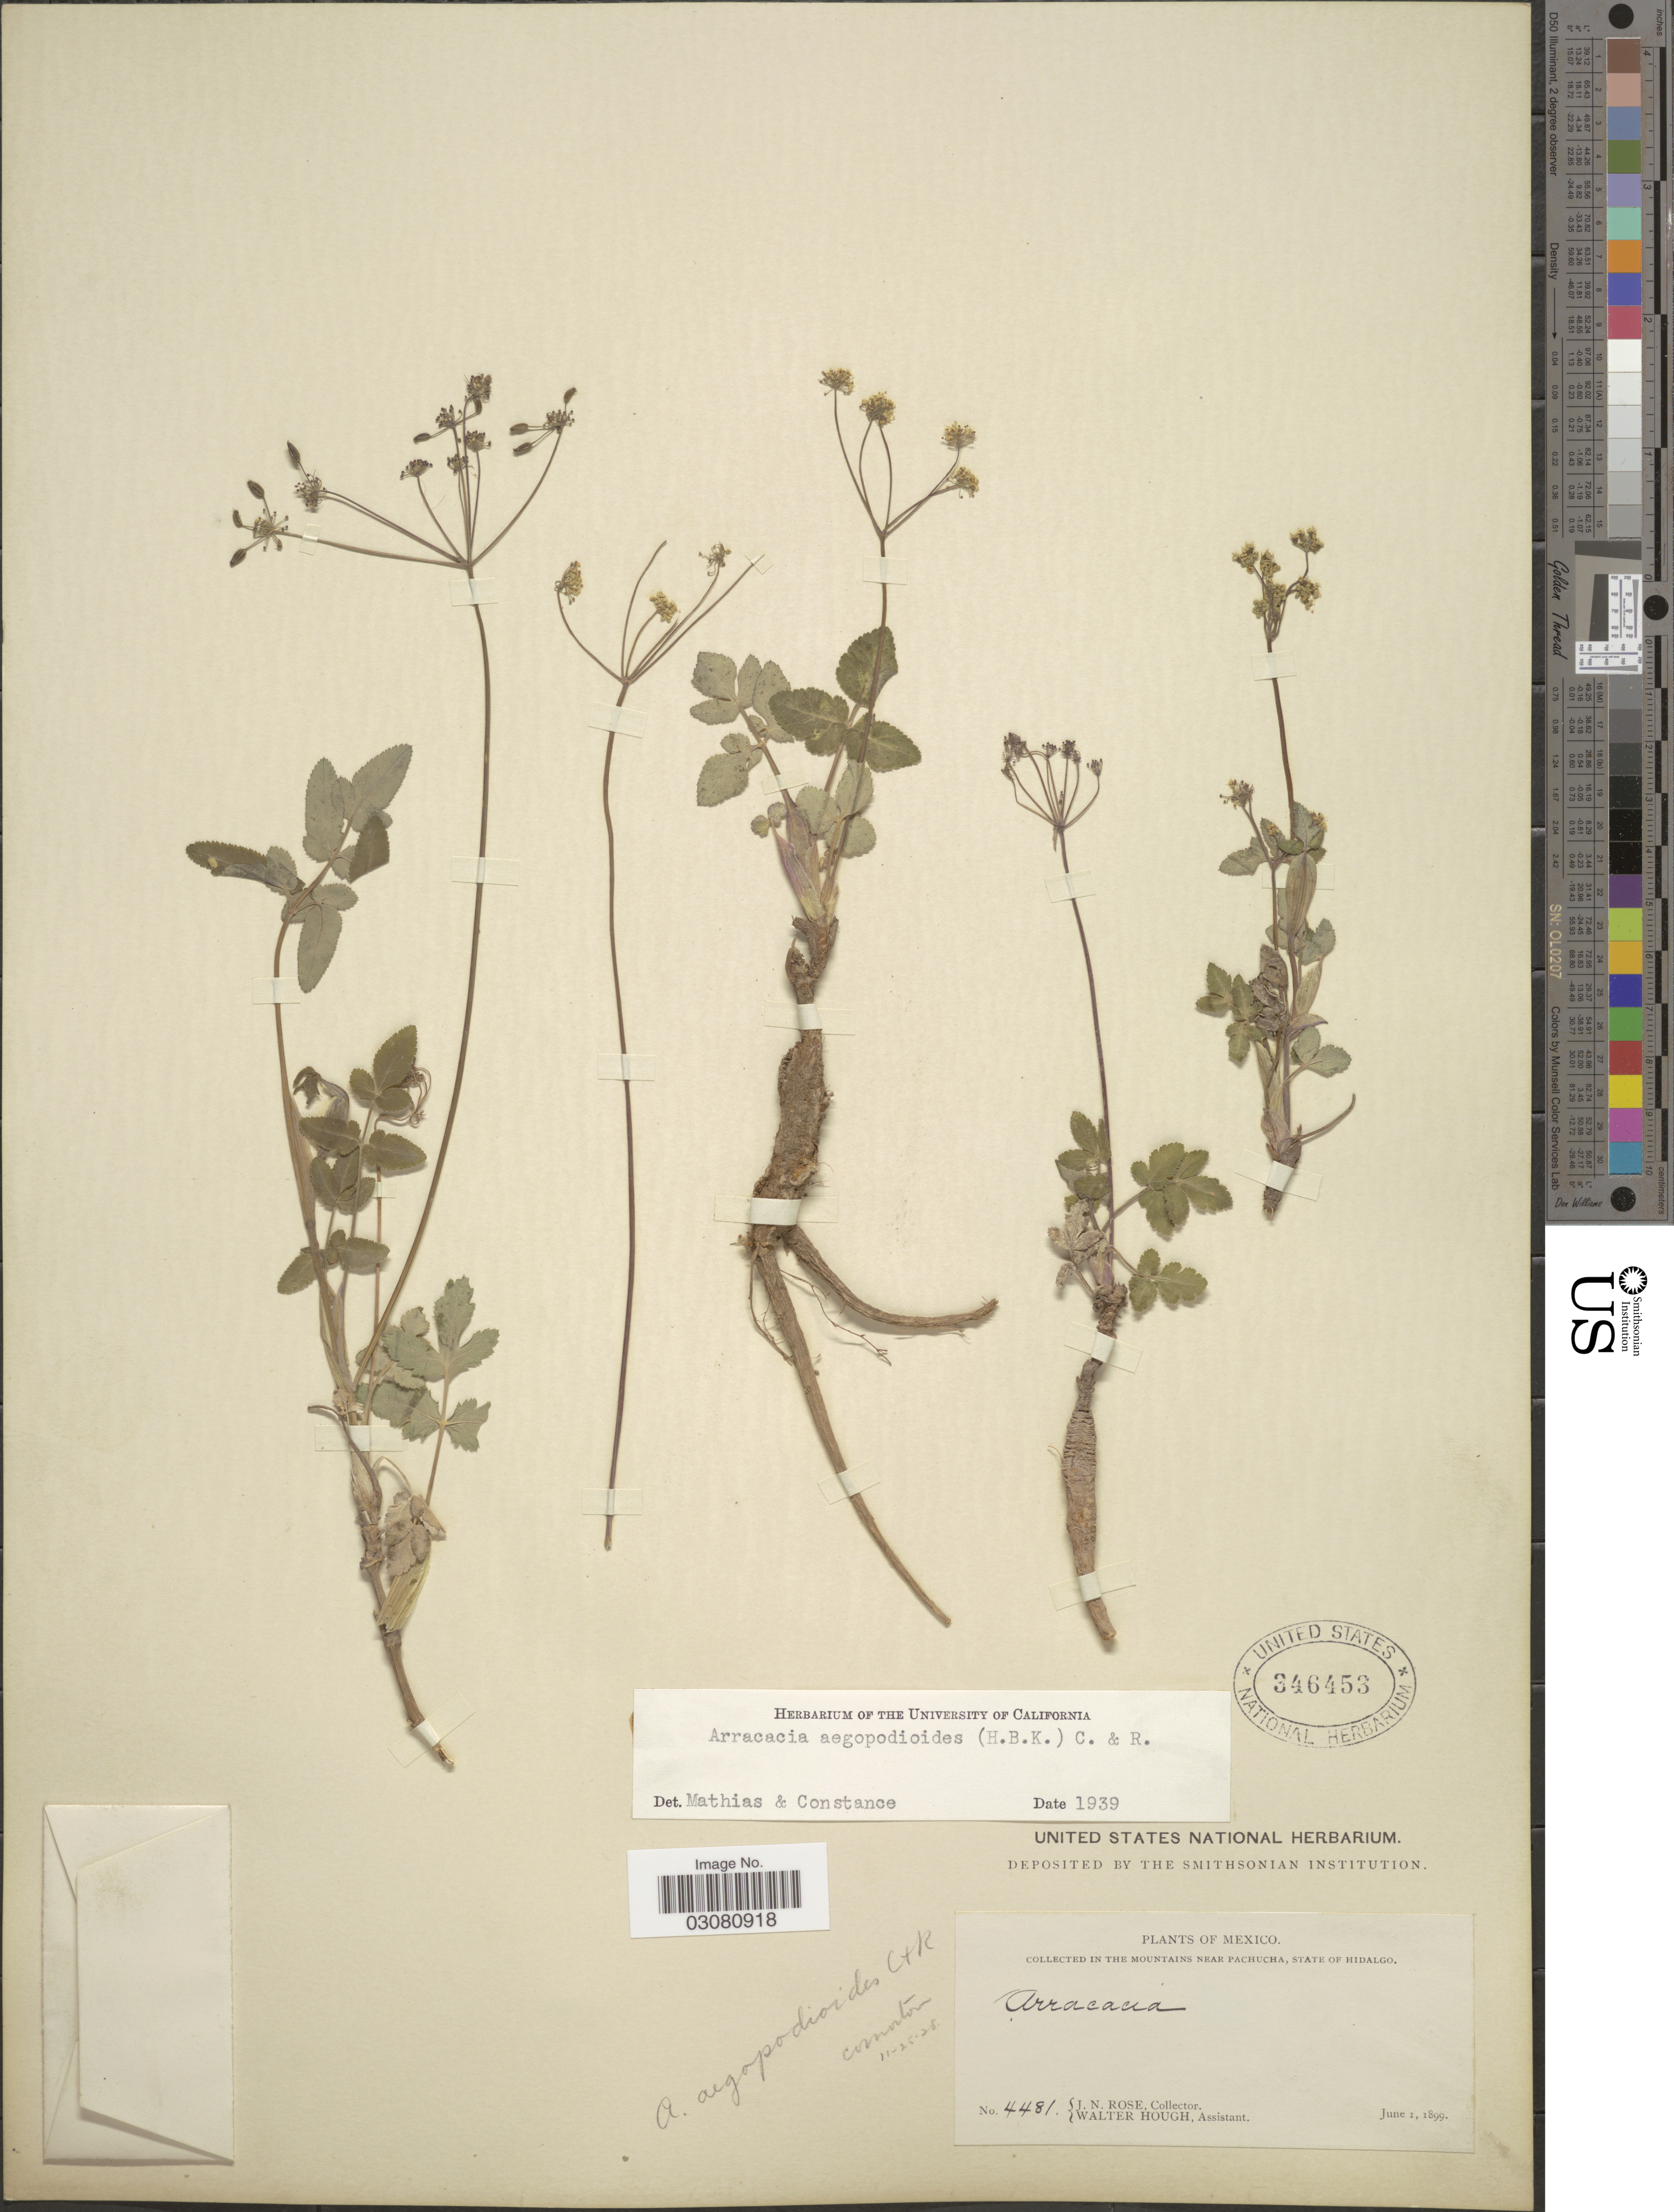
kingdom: Plantae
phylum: Tracheophyta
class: Magnoliopsida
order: Apiales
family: Apiaceae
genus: Arracacia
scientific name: Arracacia aegopodioides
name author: (Kunth) J.M. Coult. & Rose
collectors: J. N. Rose & W. Hough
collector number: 4481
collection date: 1899-06-01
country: Mexico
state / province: Hidalgo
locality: In the mountains near Pachuca.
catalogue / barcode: US 346453